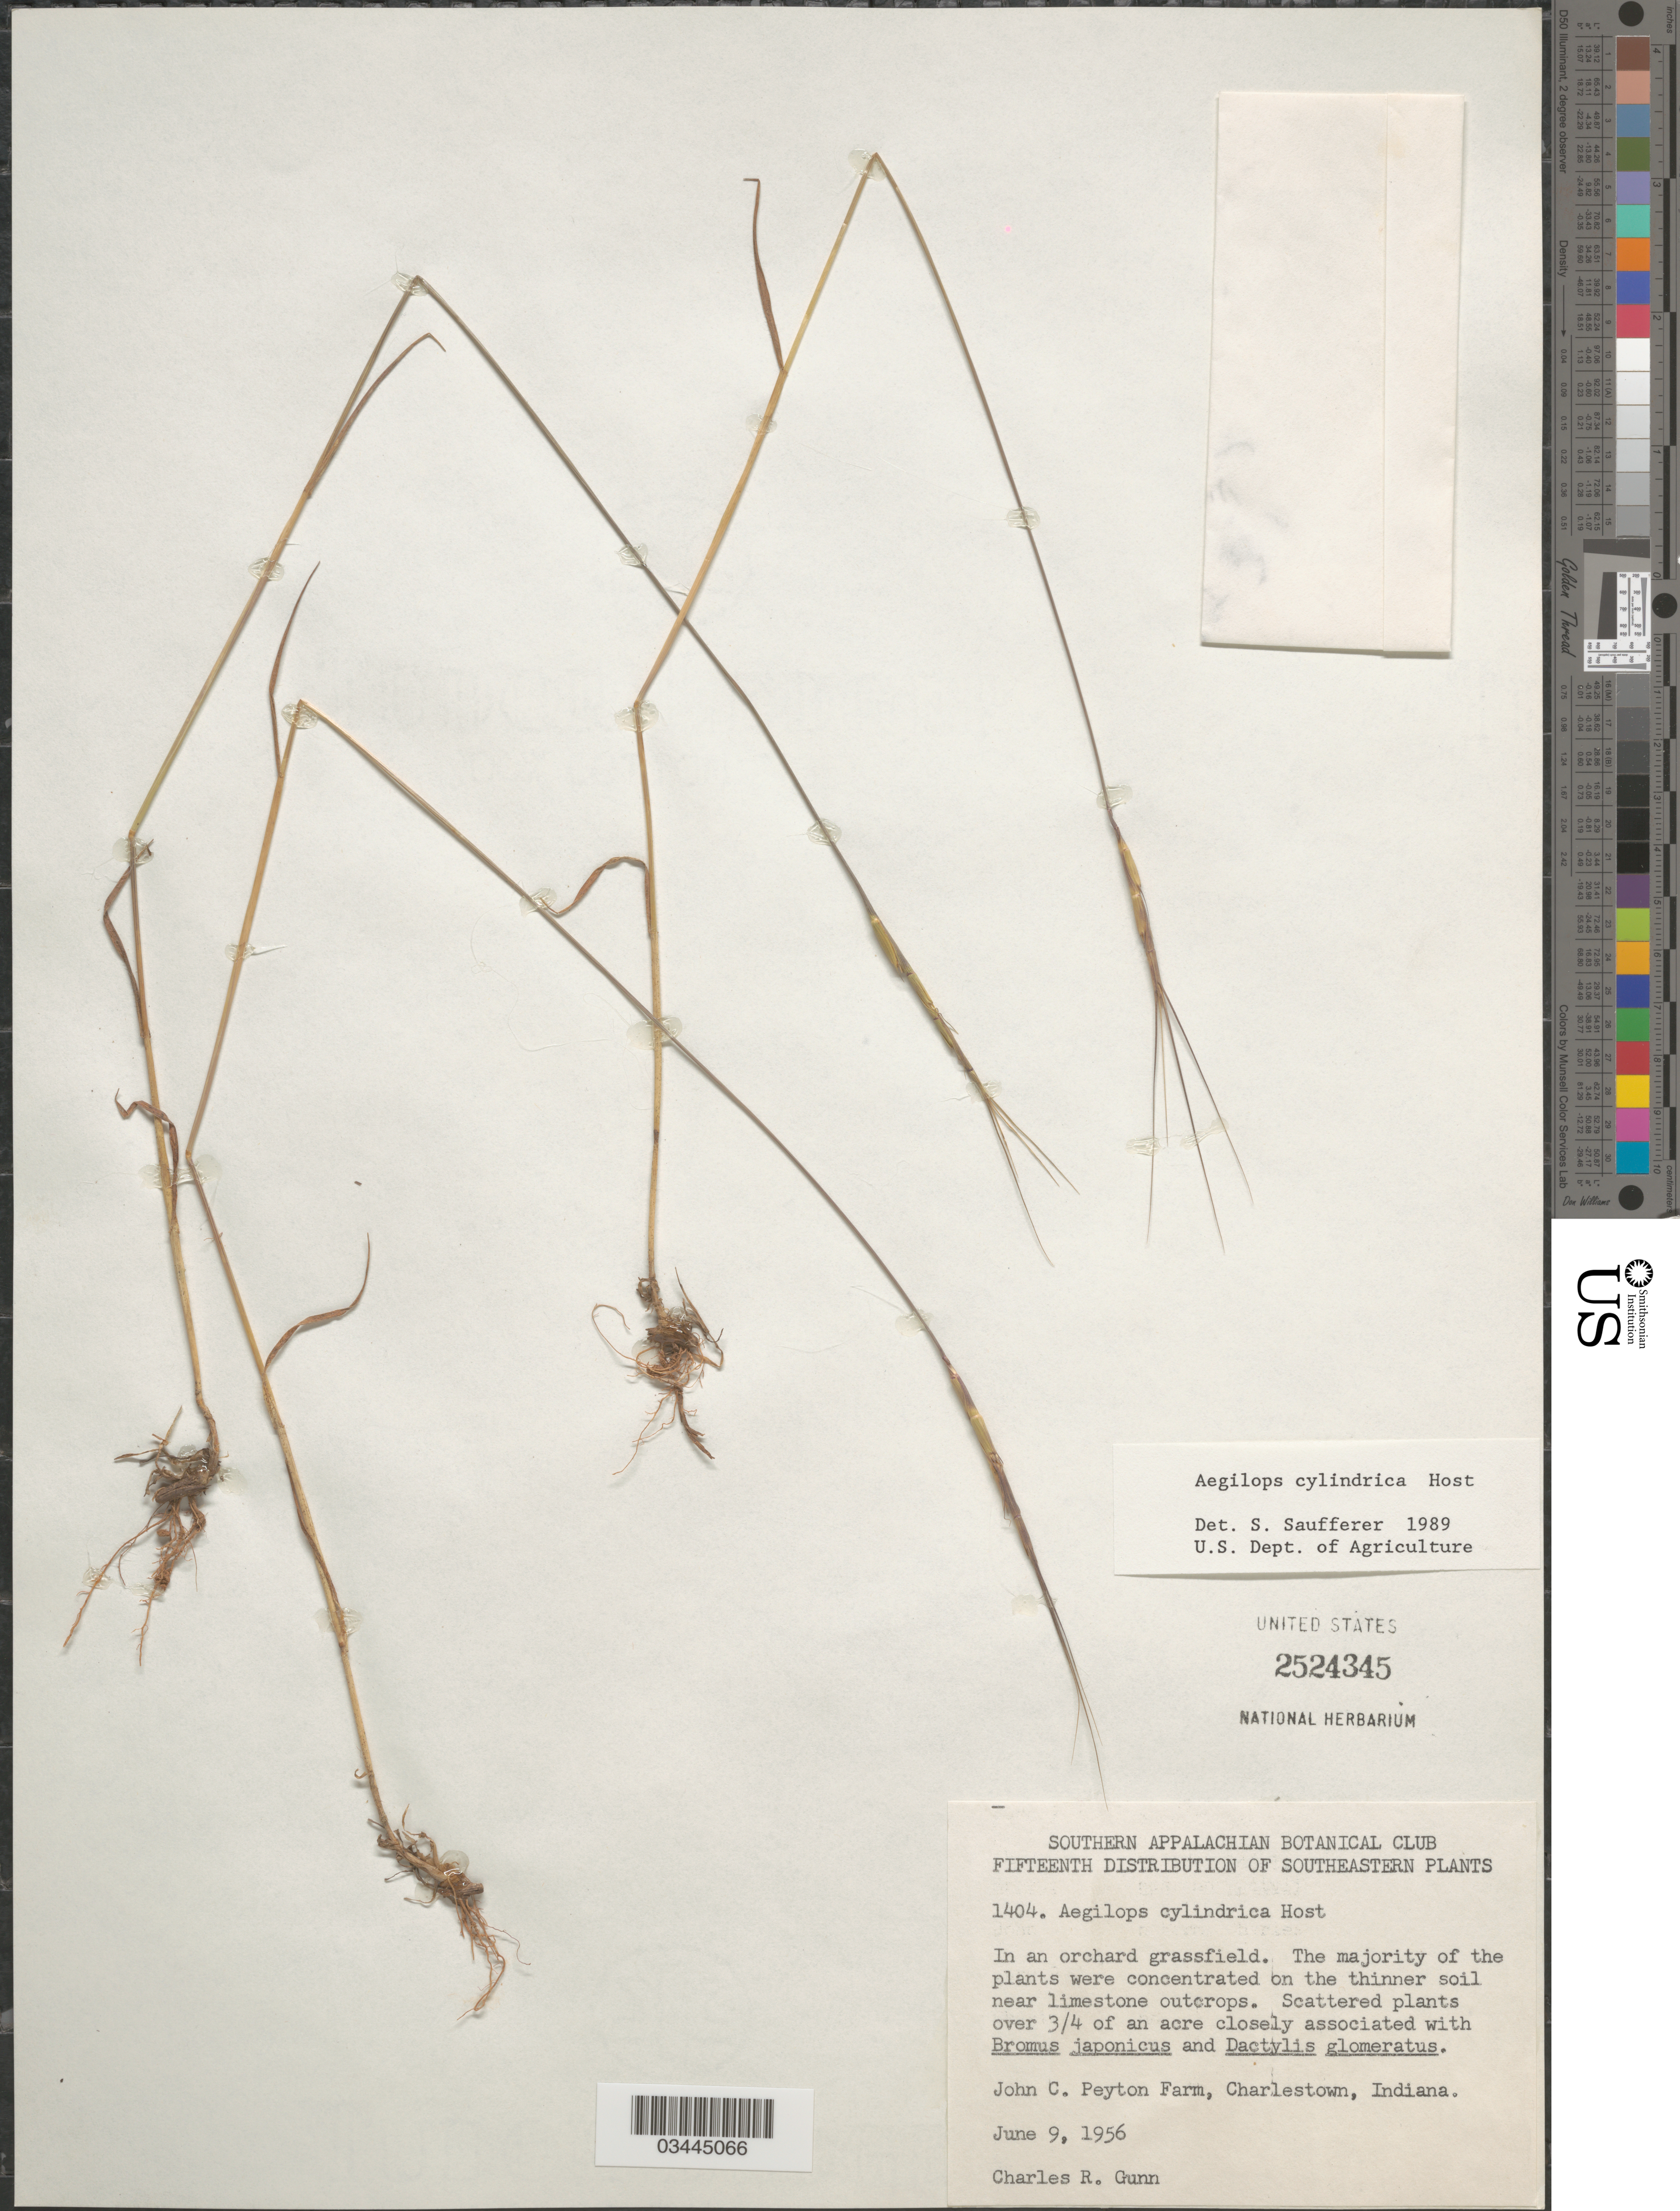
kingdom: Plantae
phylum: Tracheophyta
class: Liliopsida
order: Poales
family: Poaceae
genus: Aegilops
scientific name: Aegilops cylindrica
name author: Host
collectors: C. R. Gunn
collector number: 1404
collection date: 1956-06-09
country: United States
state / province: Indiana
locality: Southeastern. In an orchard grassfield. John C. Peyton Farm, Charlestown.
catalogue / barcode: US 2524345